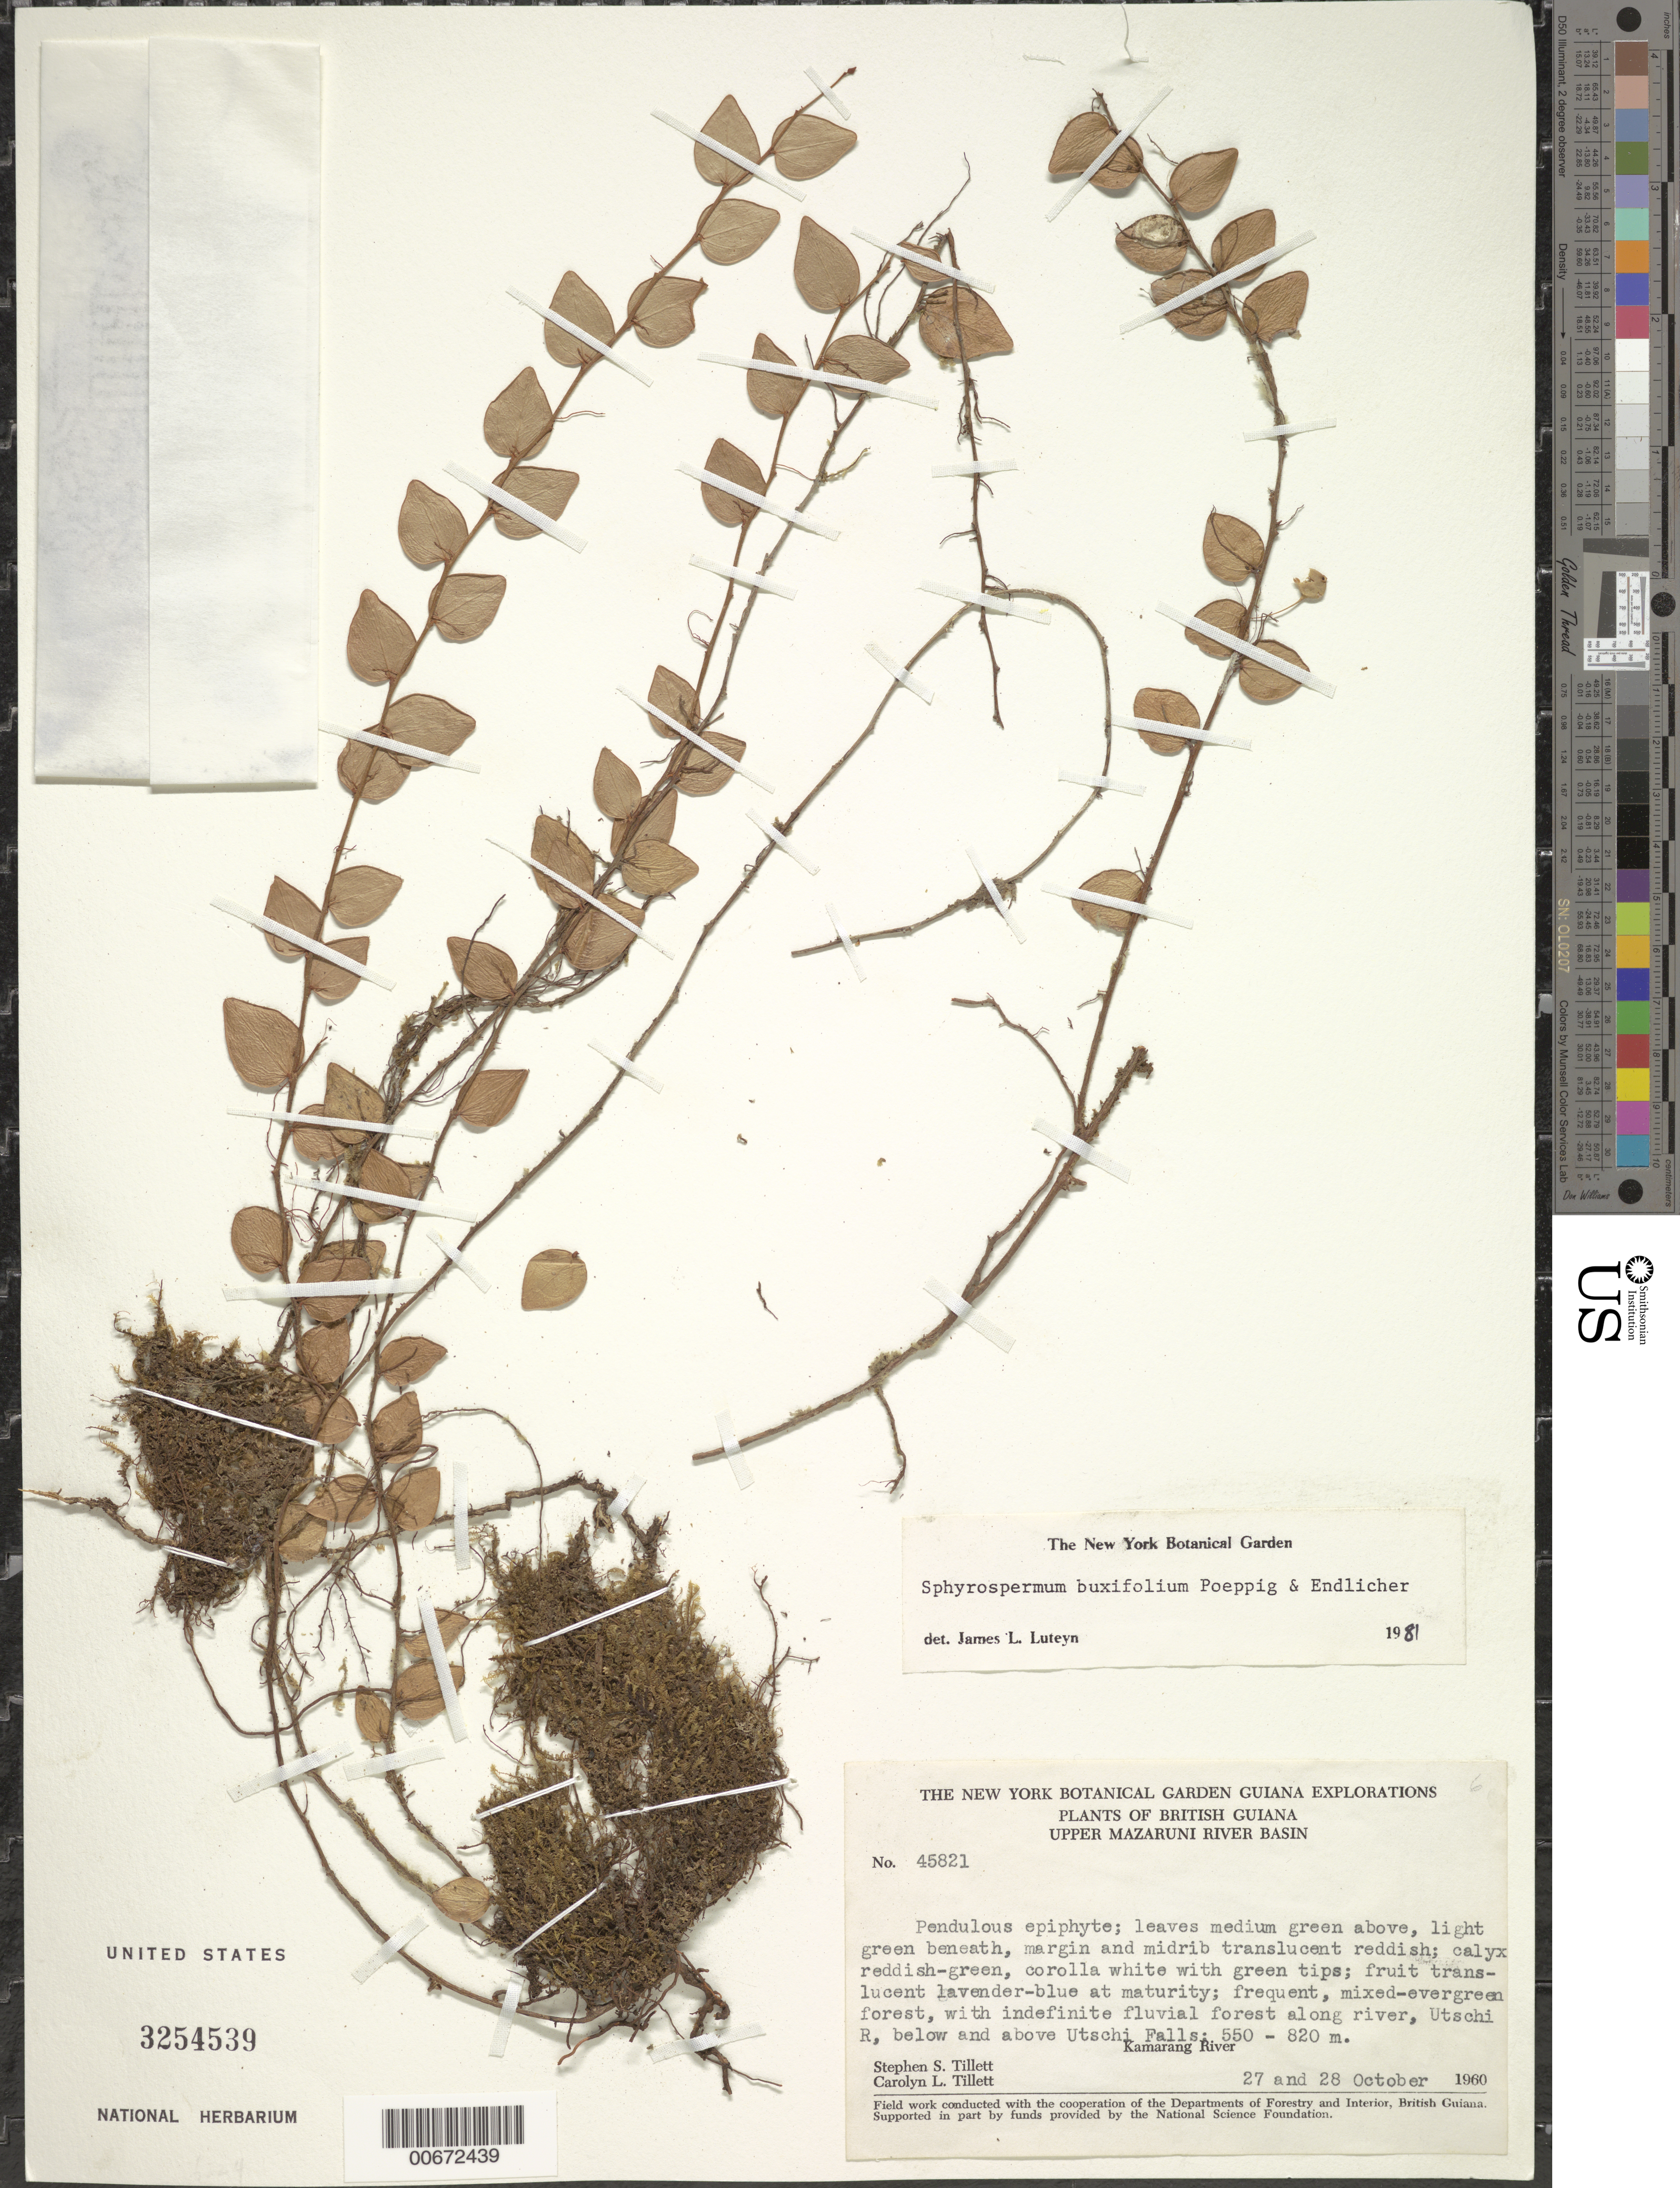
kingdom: Plantae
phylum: Tracheophyta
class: Magnoliopsida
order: Ericales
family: Ericaceae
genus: Sphyrospermum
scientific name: Sphyrospermum buxifolium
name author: Poepp. & Endl.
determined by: Luteyn, J. L.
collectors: S. S. Tillett, C. L. Tillett & R. Boyan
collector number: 45821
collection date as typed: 27-Oct-60 to 28-Oct-60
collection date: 1960-10-27/1960-10-28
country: Guyana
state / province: Cuyuni-Mazaruni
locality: Kamarang R., Utschi Falls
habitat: Mixed evergreen forest, indefinite fluvial forest along river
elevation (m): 550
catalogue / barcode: US 3254539